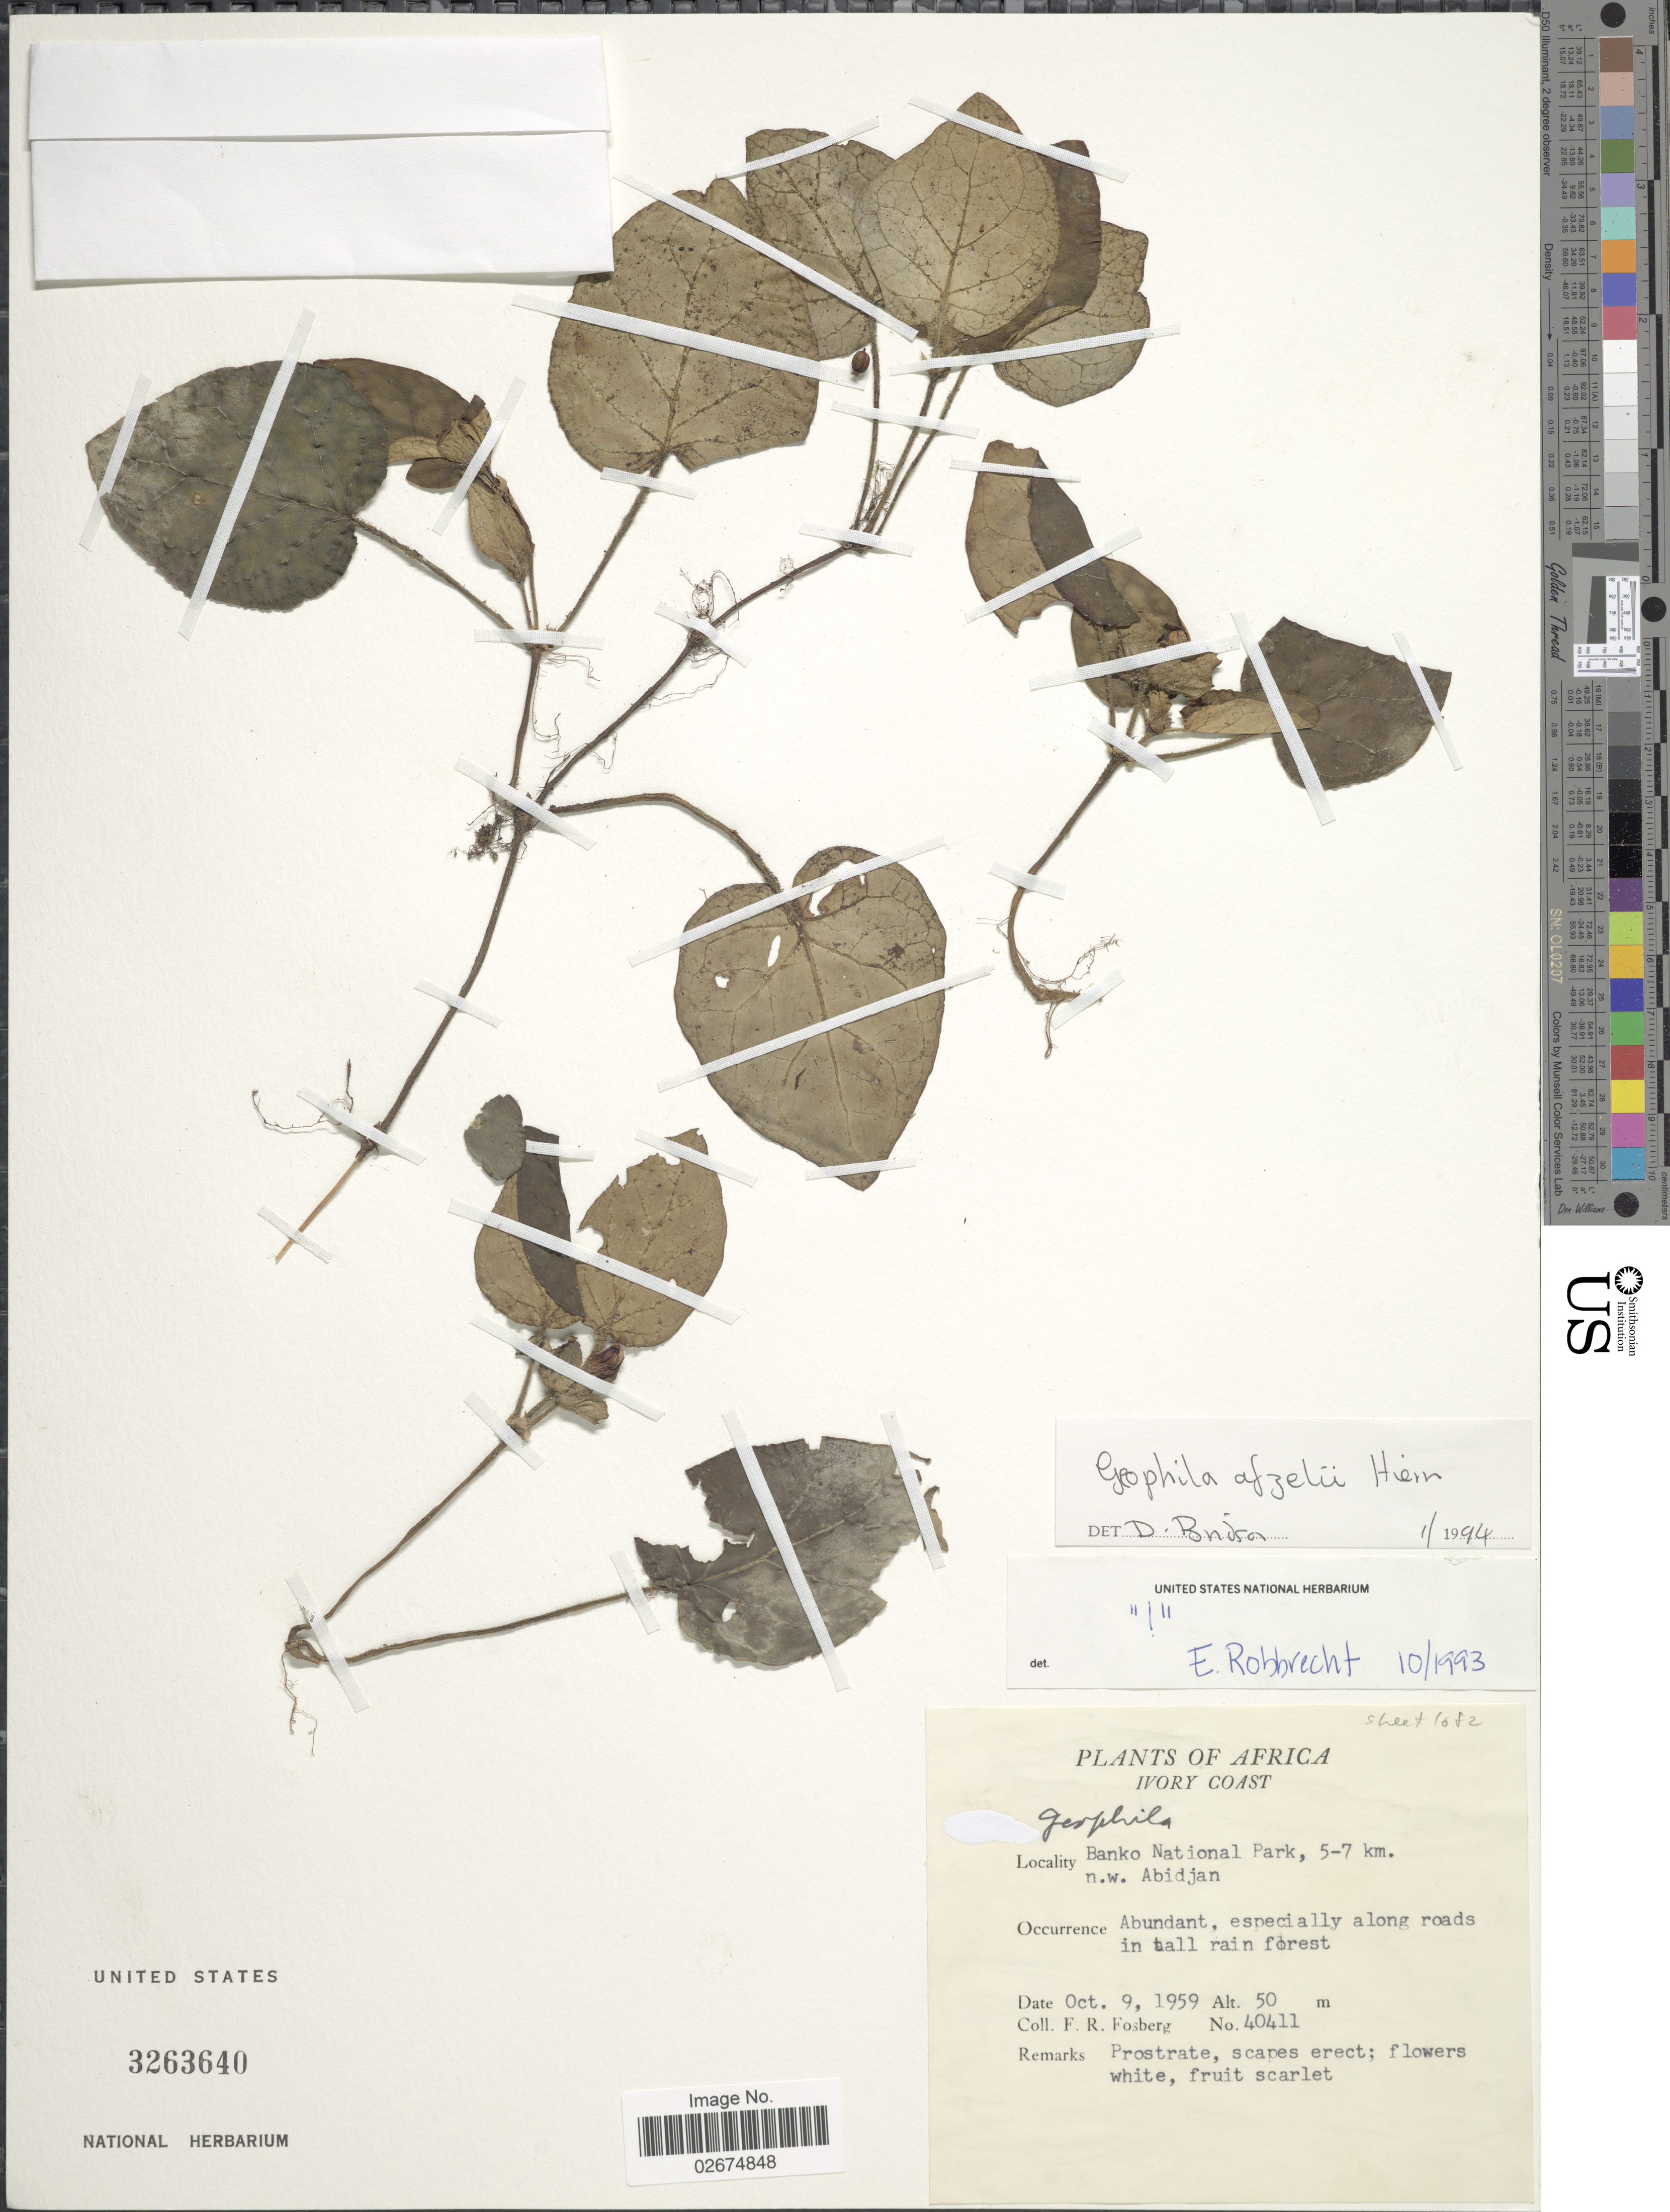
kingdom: Plantae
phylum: Tracheophyta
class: Magnoliopsida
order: Gentianales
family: Rubiaceae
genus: Geophila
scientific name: Geophila afzelii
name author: Hiern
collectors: F. R. Fosberg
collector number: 40411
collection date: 1959-10-09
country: Ivory Coast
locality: Banko National Park, 5-7 km. n.w. Abidjan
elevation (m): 50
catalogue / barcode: US 3263640